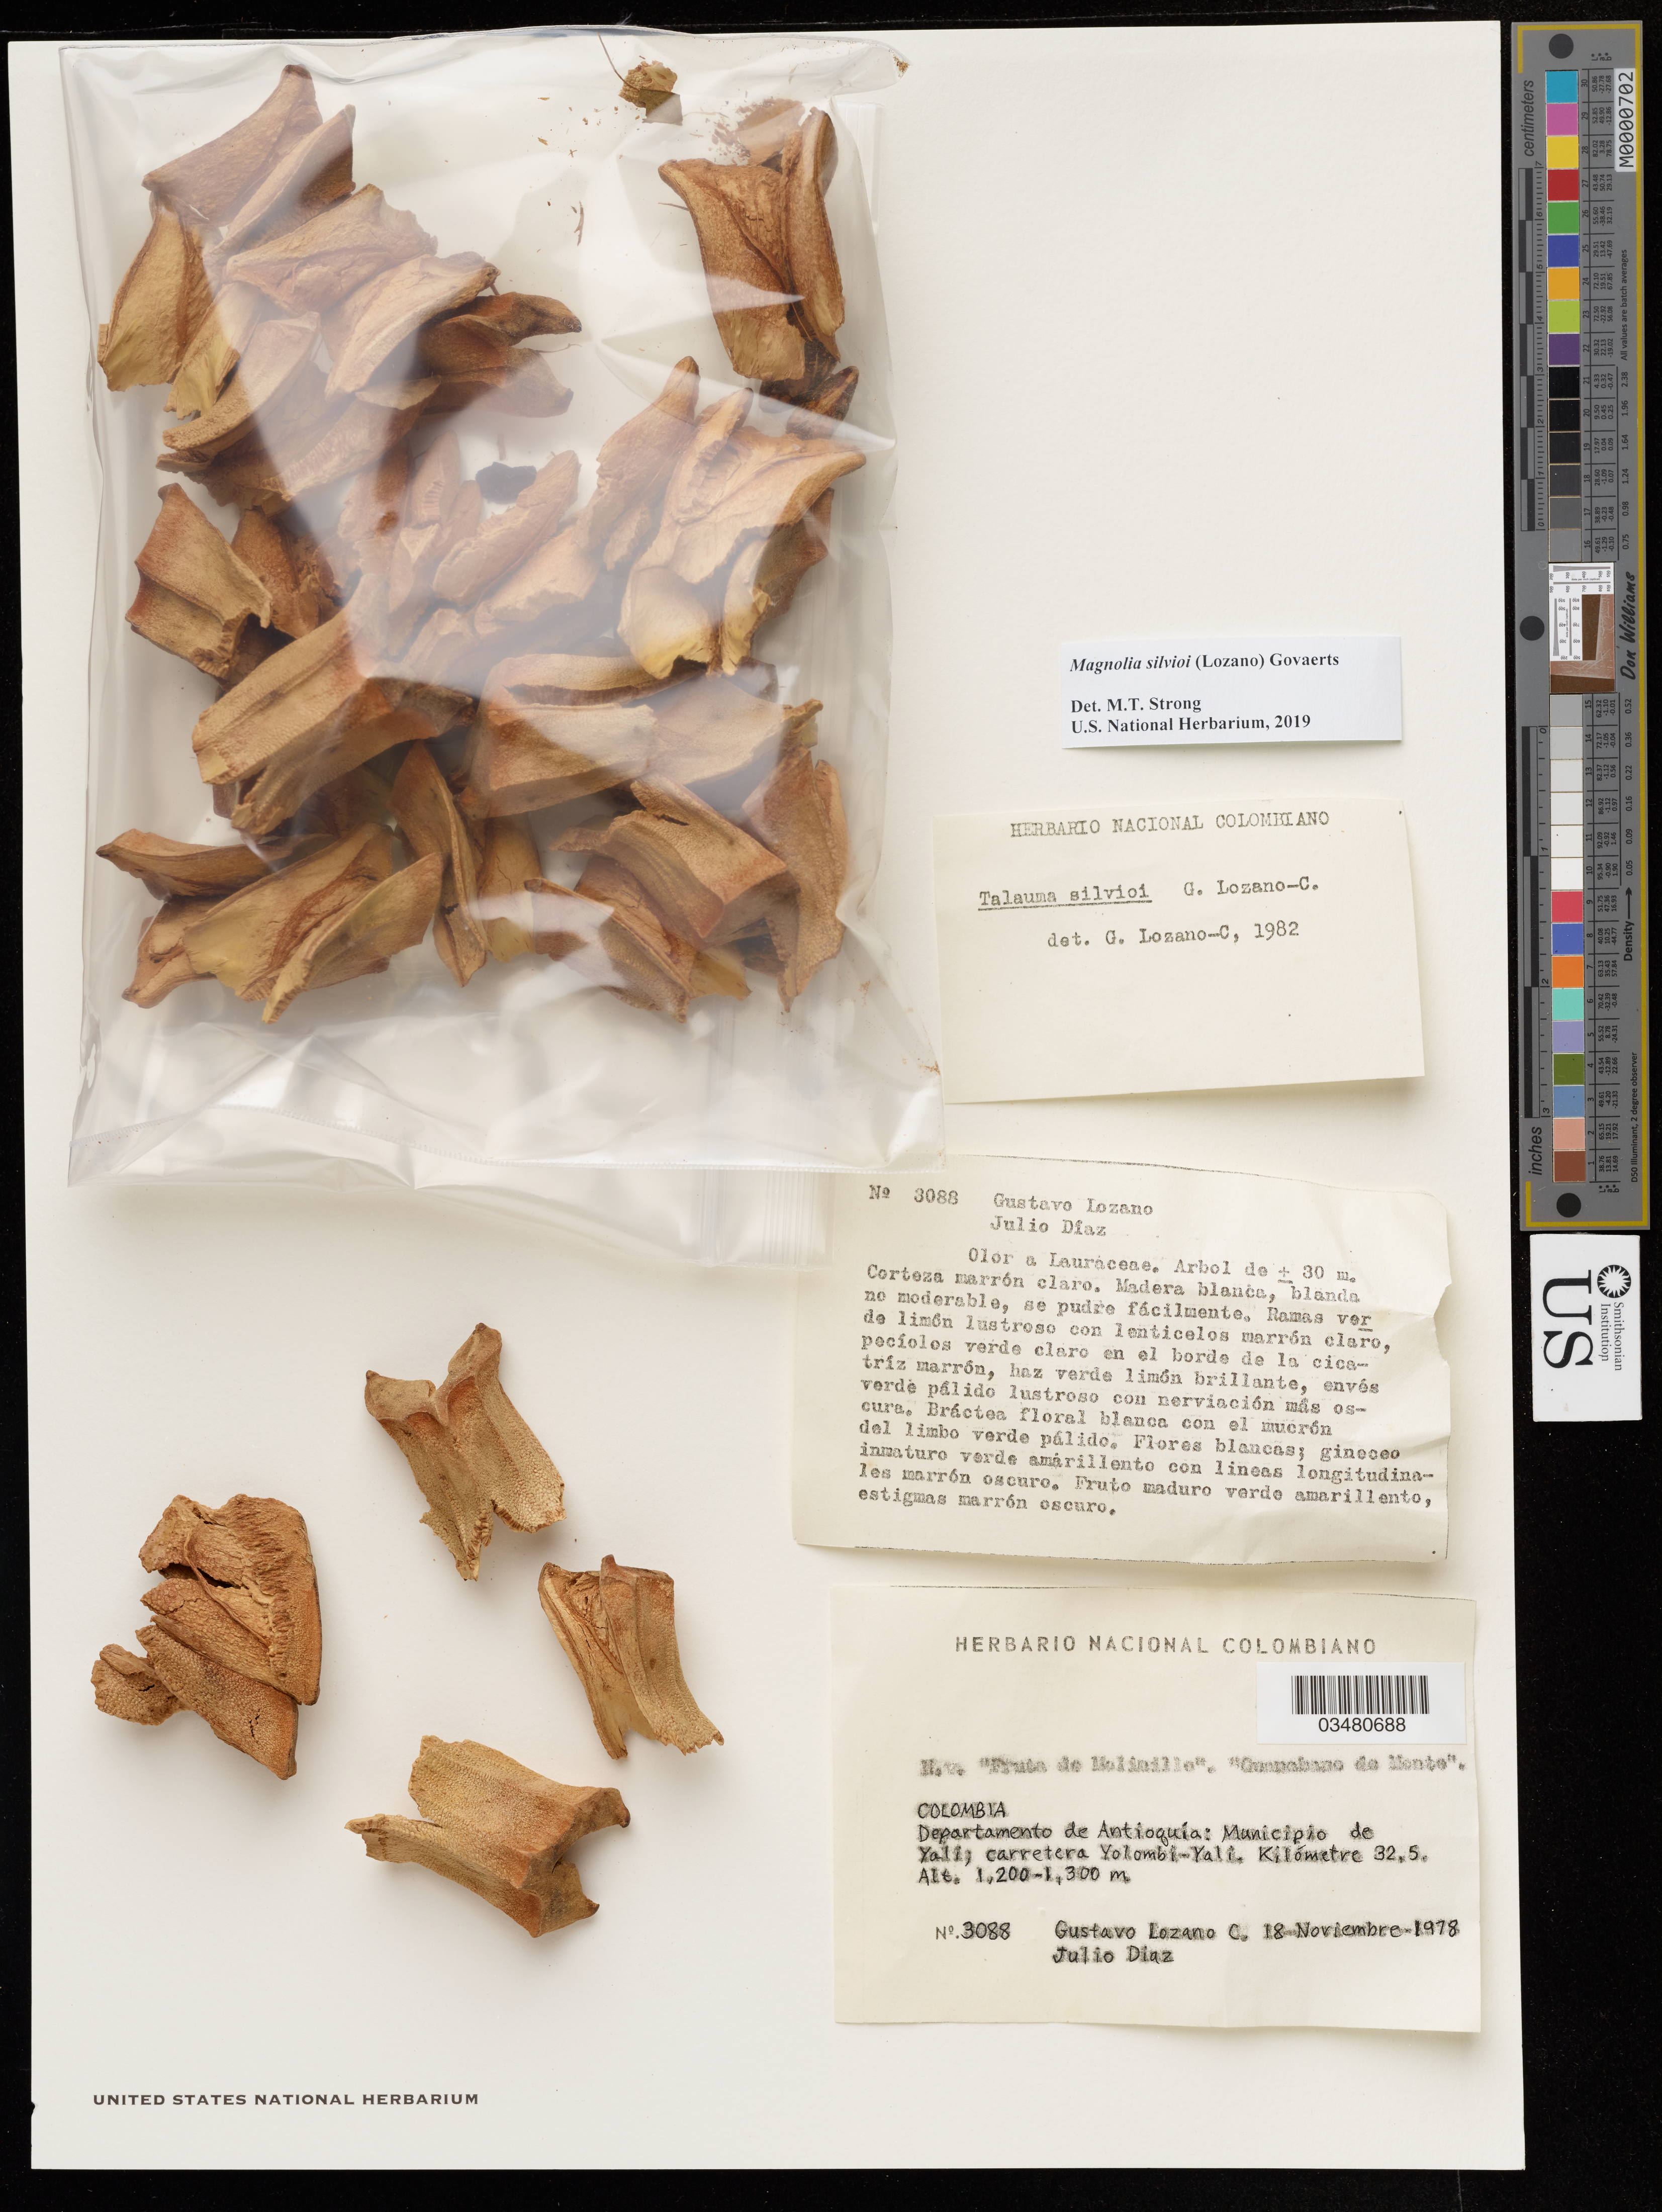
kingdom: Plantae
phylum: Tracheophyta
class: Magnoliopsida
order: Magnoliales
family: Magnoliaceae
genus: Magnolia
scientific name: Magnolia silvioi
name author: (Lozano) Govaerts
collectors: G. Lozano-Contreras & J. Diaz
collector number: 3088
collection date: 1978-11-18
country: Colombia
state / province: Antioquia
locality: Departamento de Antioquia: Municipio de Yali, carretera Yolombi-Yali. Kilómetro 32.5.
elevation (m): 1200